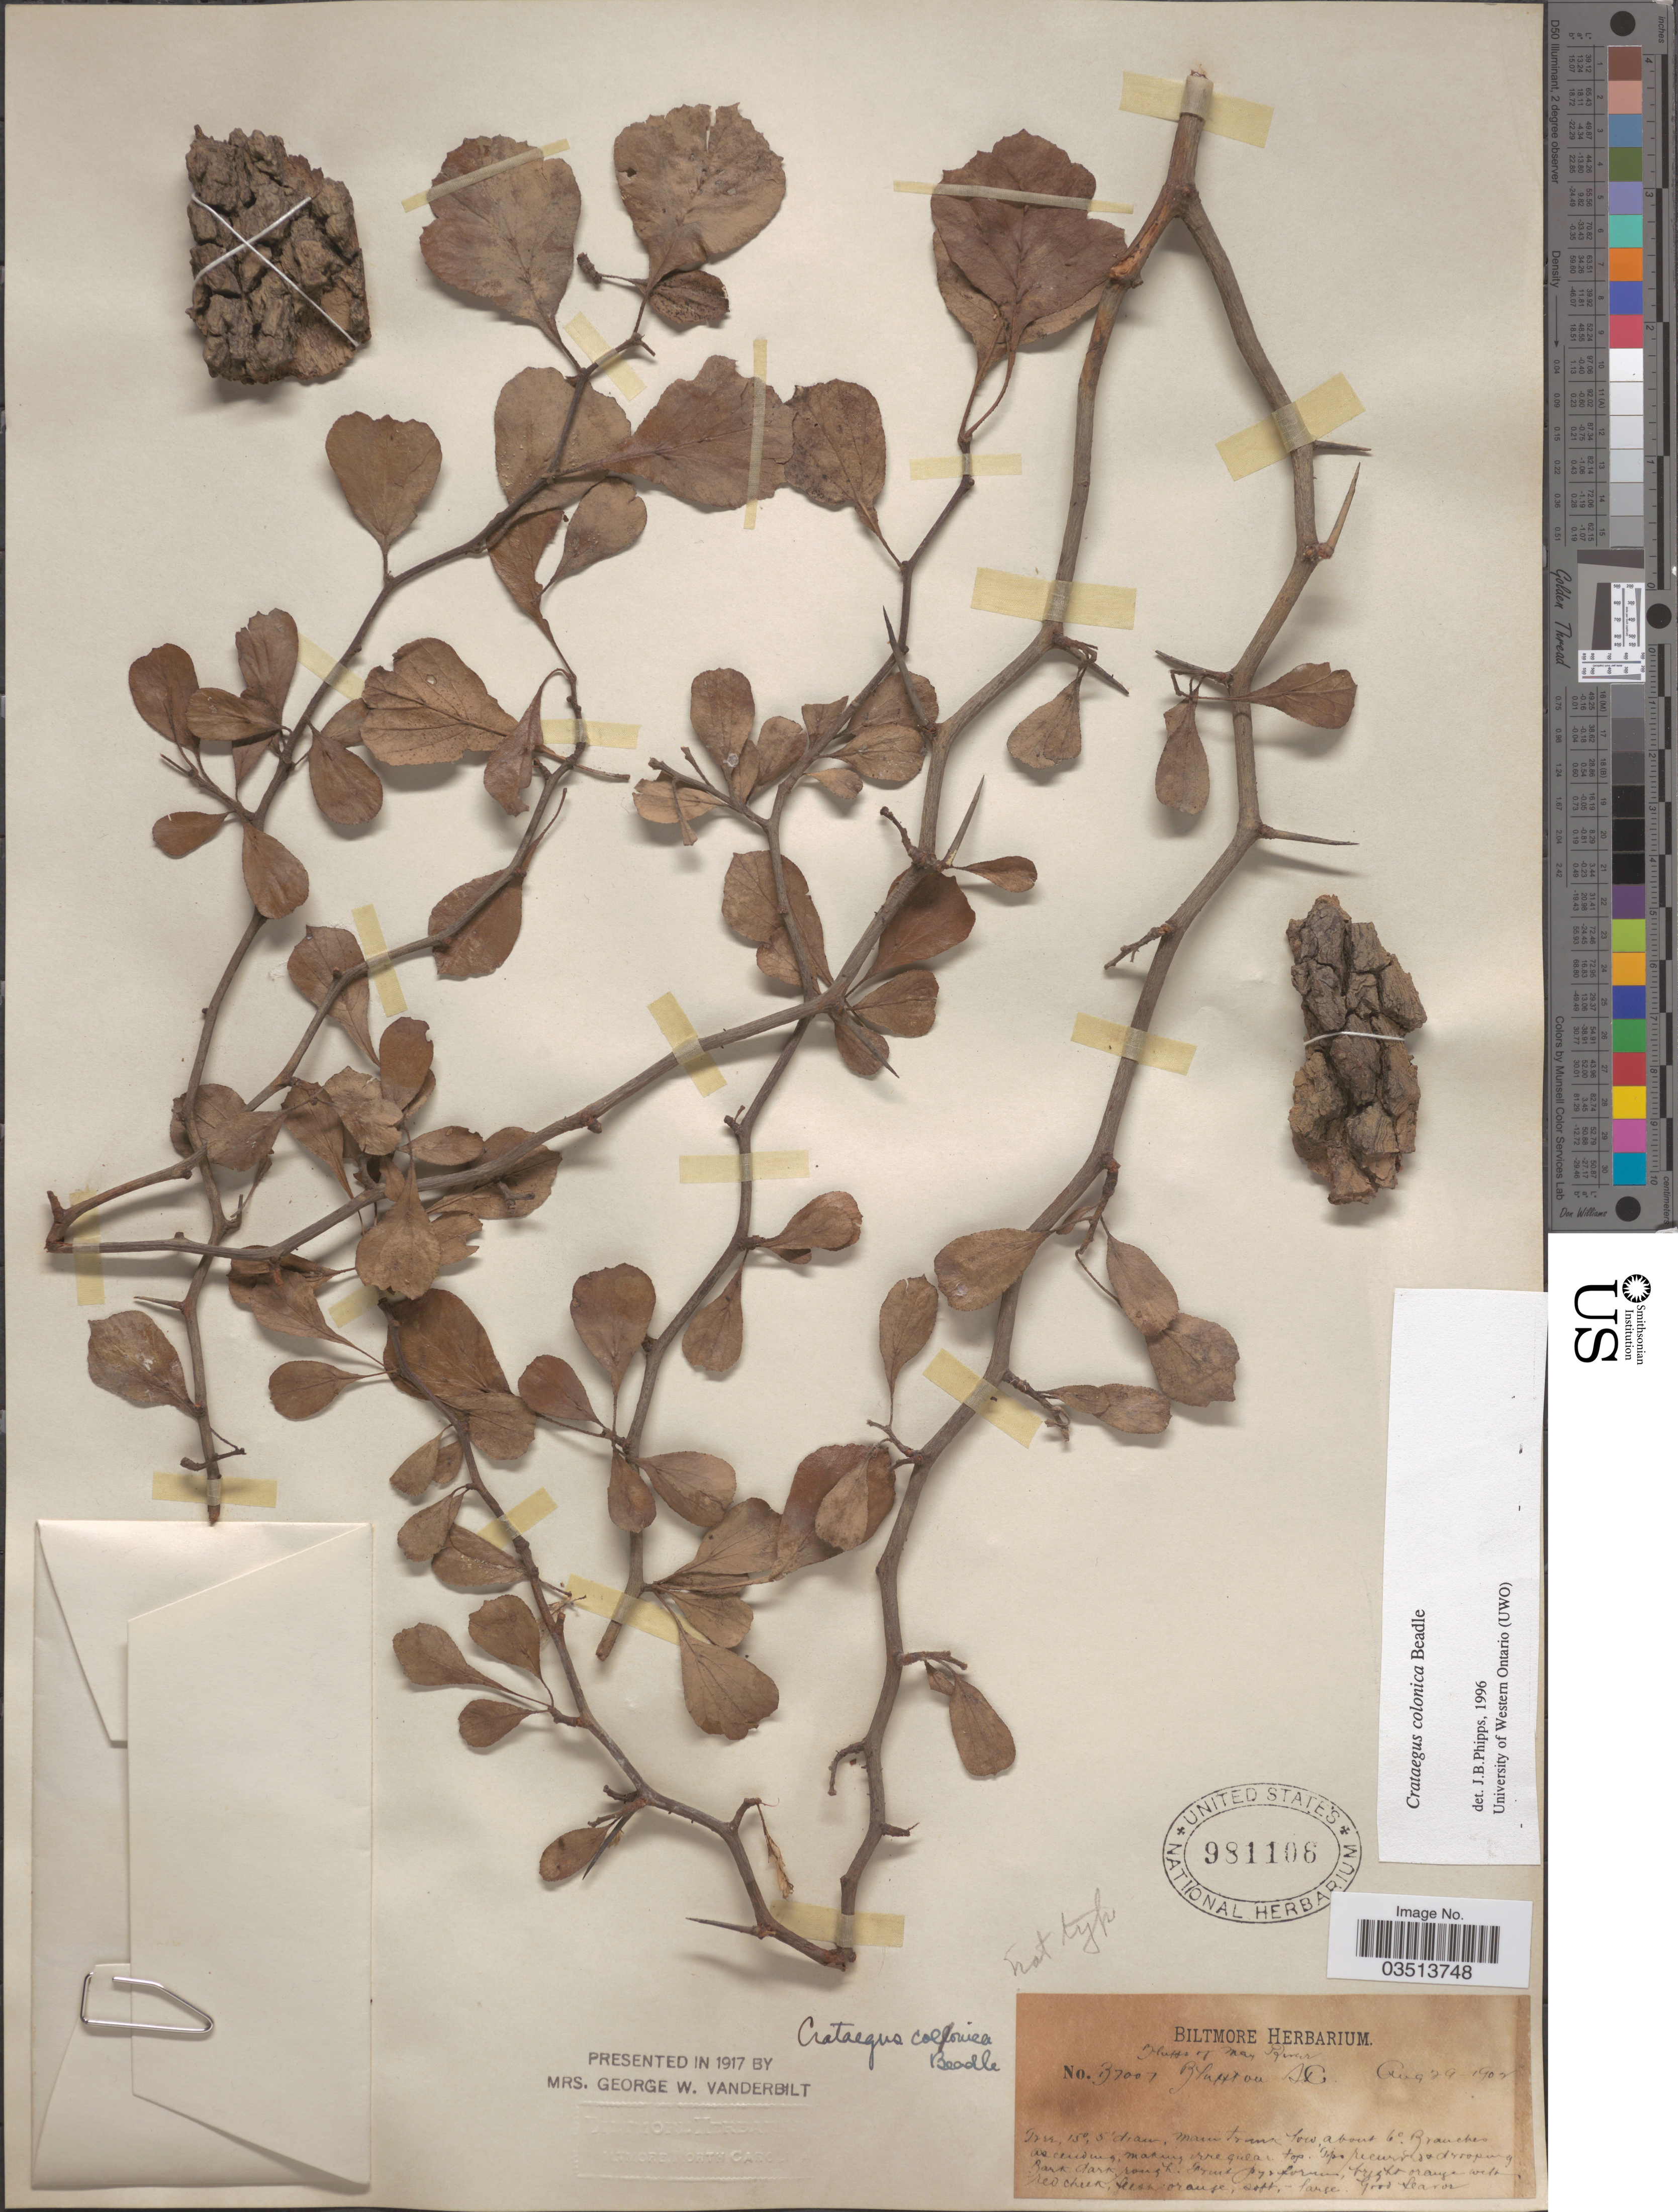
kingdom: Plantae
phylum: Tracheophyta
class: Magnoliopsida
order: Rosales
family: Rosaceae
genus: Crataegus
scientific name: Crataegus coccinea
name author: Ashe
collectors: ex herb. Biltmore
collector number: B7007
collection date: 1902-08-29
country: United States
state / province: South Carolina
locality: Bluffs of May River. Bluffton.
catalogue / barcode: US 981106